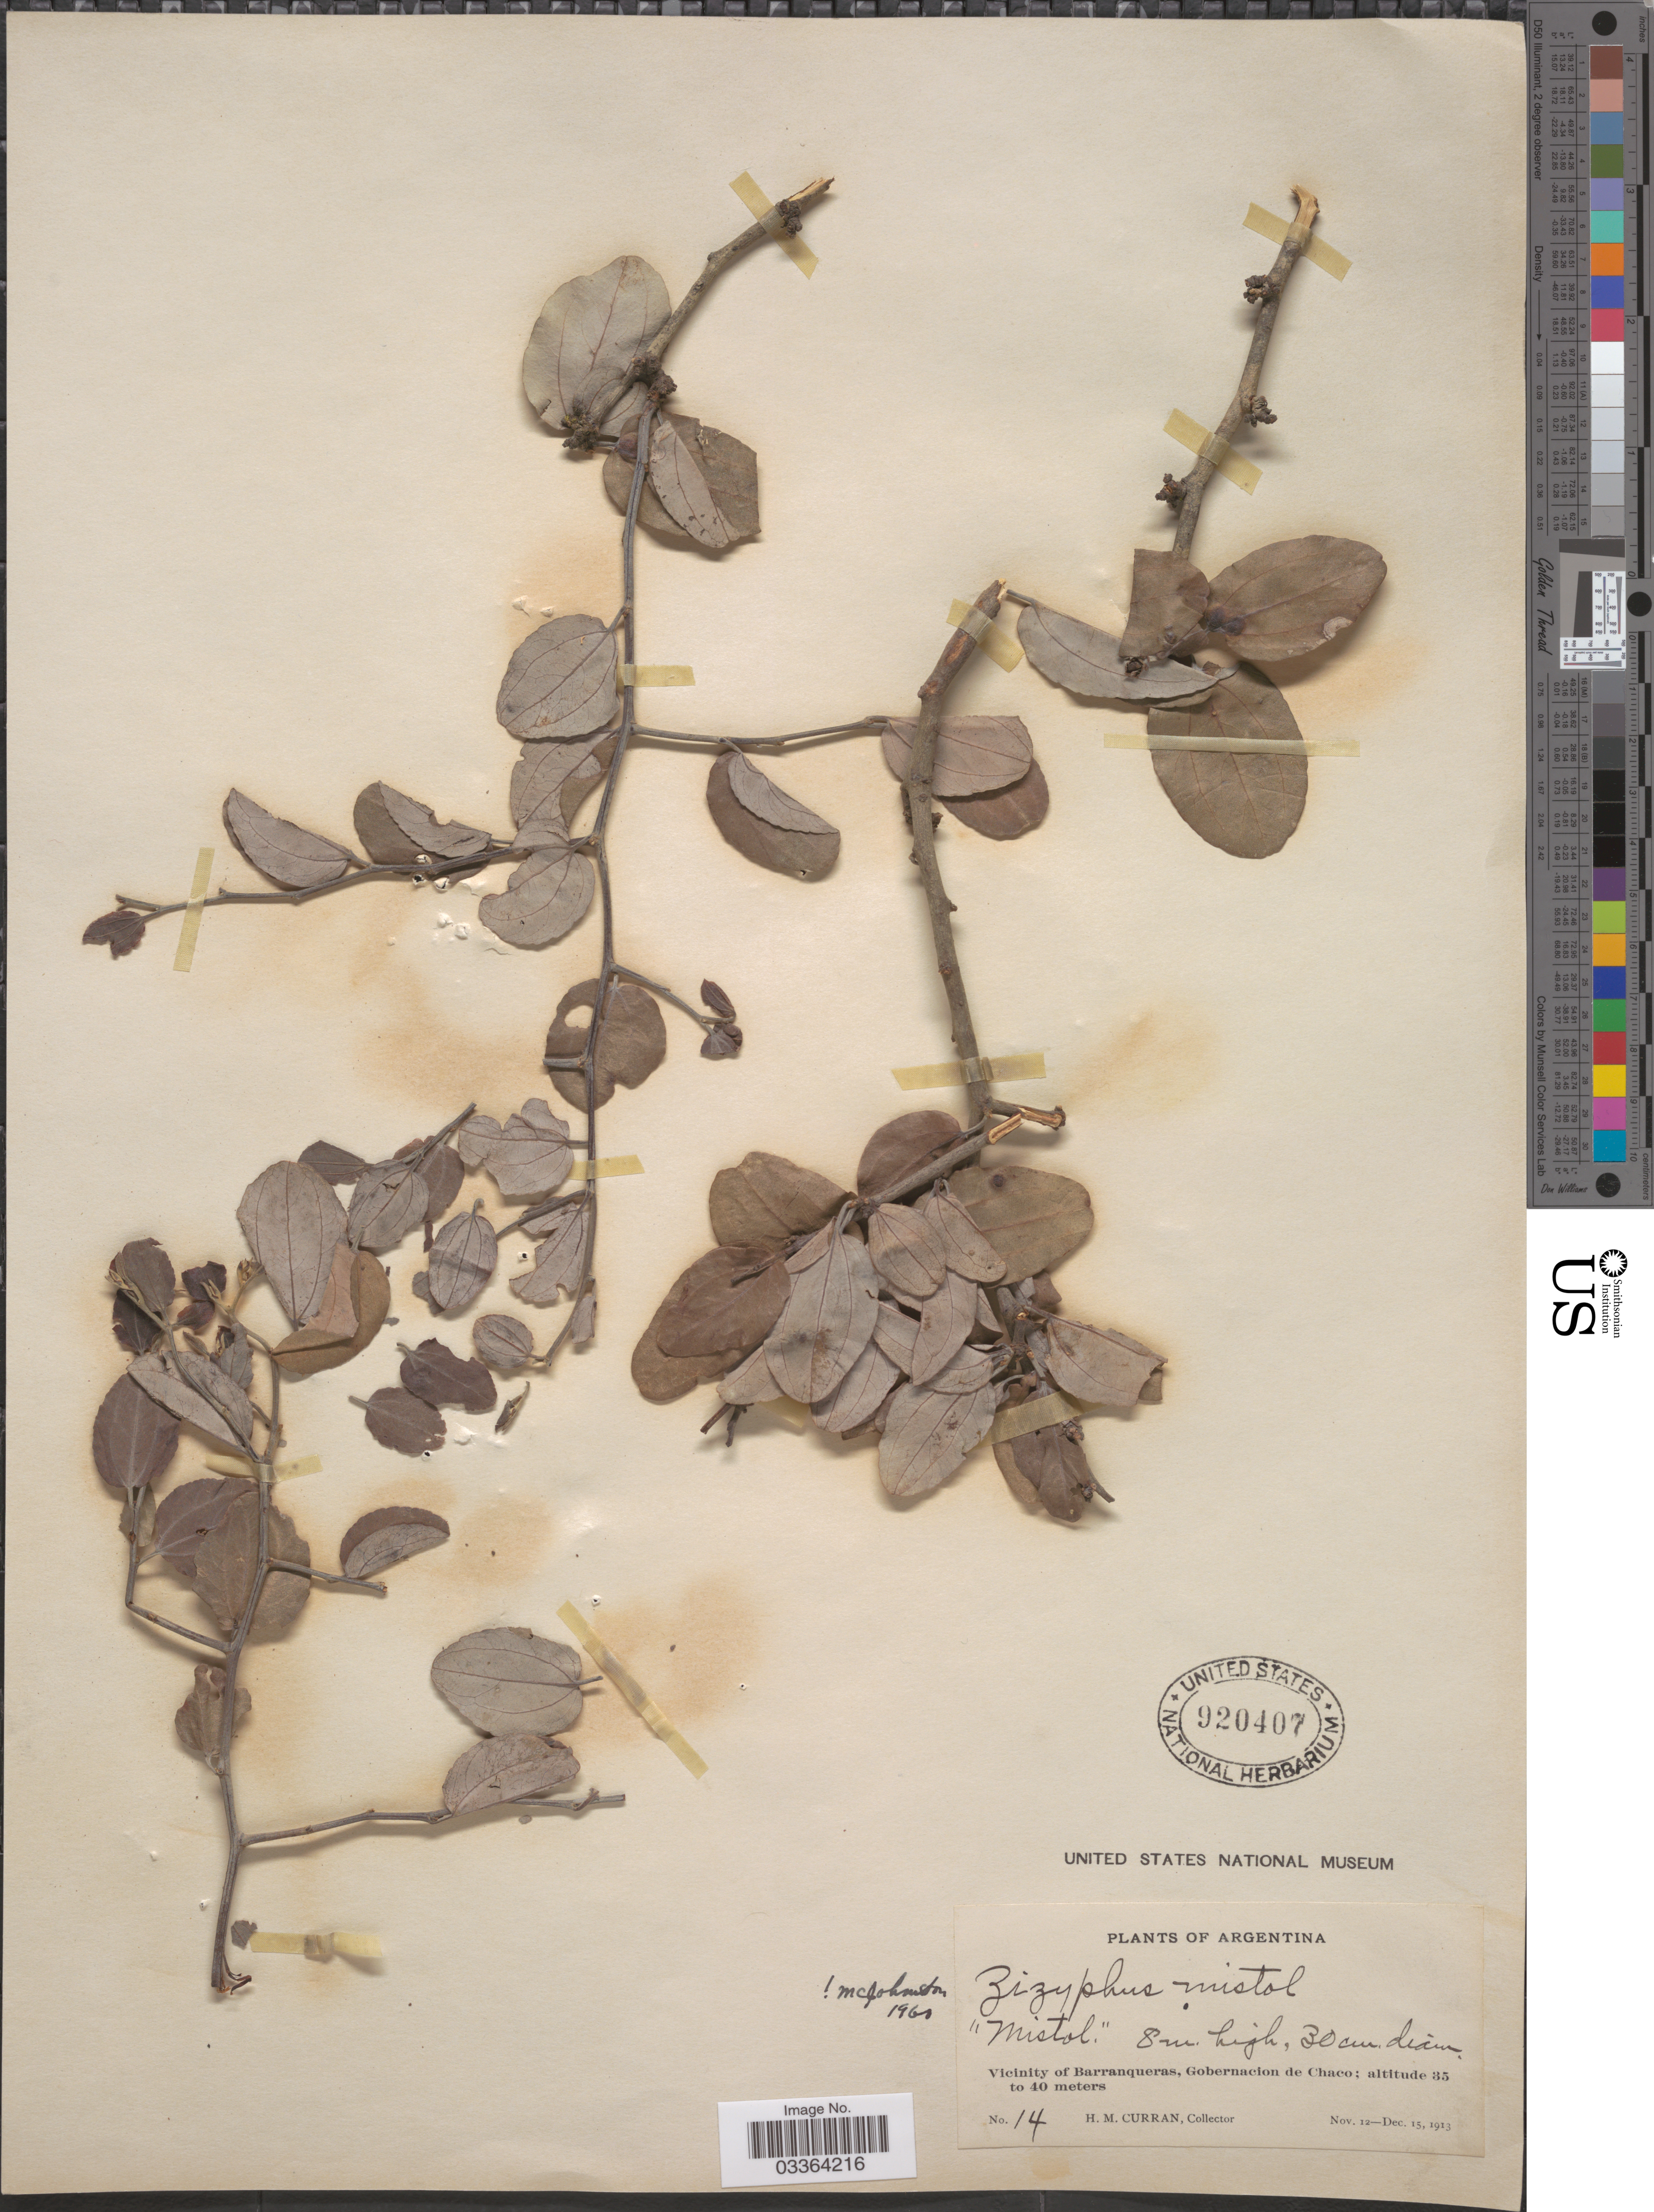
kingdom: Plantae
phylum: Tracheophyta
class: Magnoliopsida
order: Rosales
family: Rhamnaceae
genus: Sarcomphalus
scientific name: Sarcomphalus mistol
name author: (Griseb.) Hauenschild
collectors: H. M. Curran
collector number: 14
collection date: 1913-11-12/1913-12-15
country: Argentina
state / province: Chaco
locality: Vicinity of Barranqueras, Gobernacion de Chaco.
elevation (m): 35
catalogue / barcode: US 920407